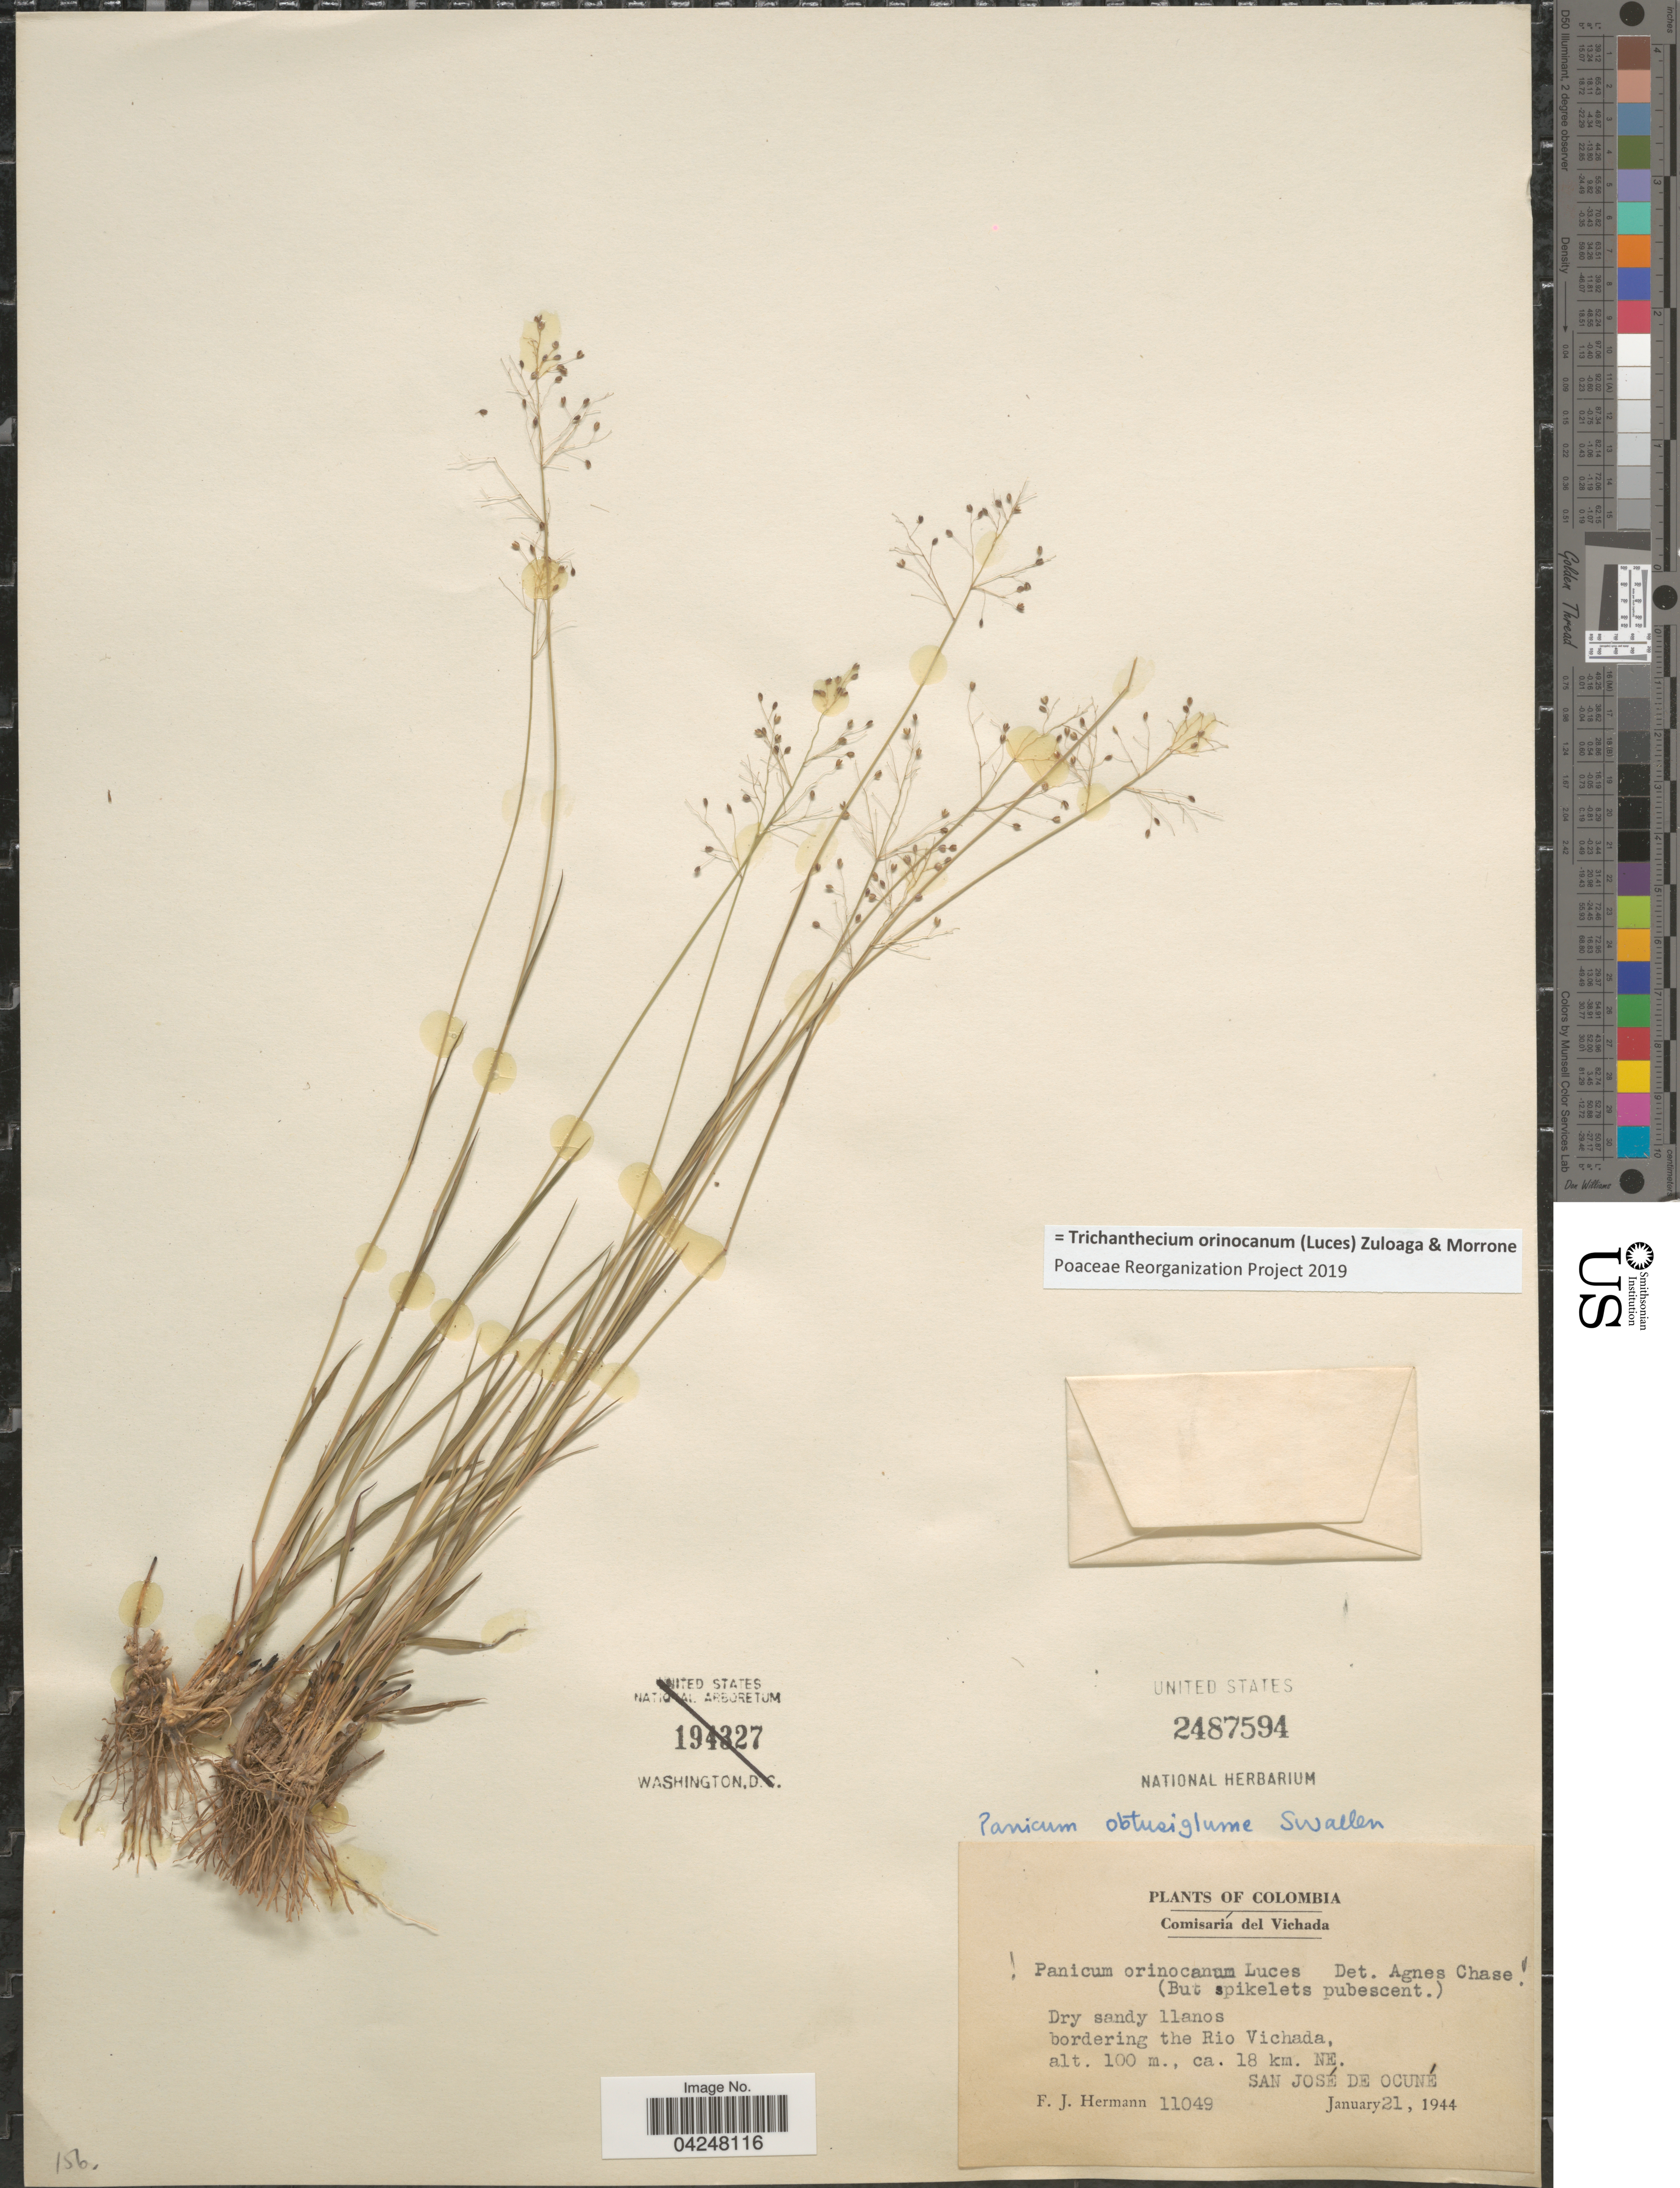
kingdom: Plantae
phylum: Tracheophyta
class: Liliopsida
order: Poales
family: Poaceae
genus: Trichanthecium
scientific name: Trichanthecium orinocanum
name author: (Luces) Zuloaga & Morrone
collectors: F. J. Hermann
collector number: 11049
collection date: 1944-01-21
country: Colombia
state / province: Vichada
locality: Comisaría del Vichada. Dry sandy llanos bordering the Rio Vichada, ca. 18 km. NE. San José De Ocuné.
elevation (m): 100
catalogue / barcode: US 2487594